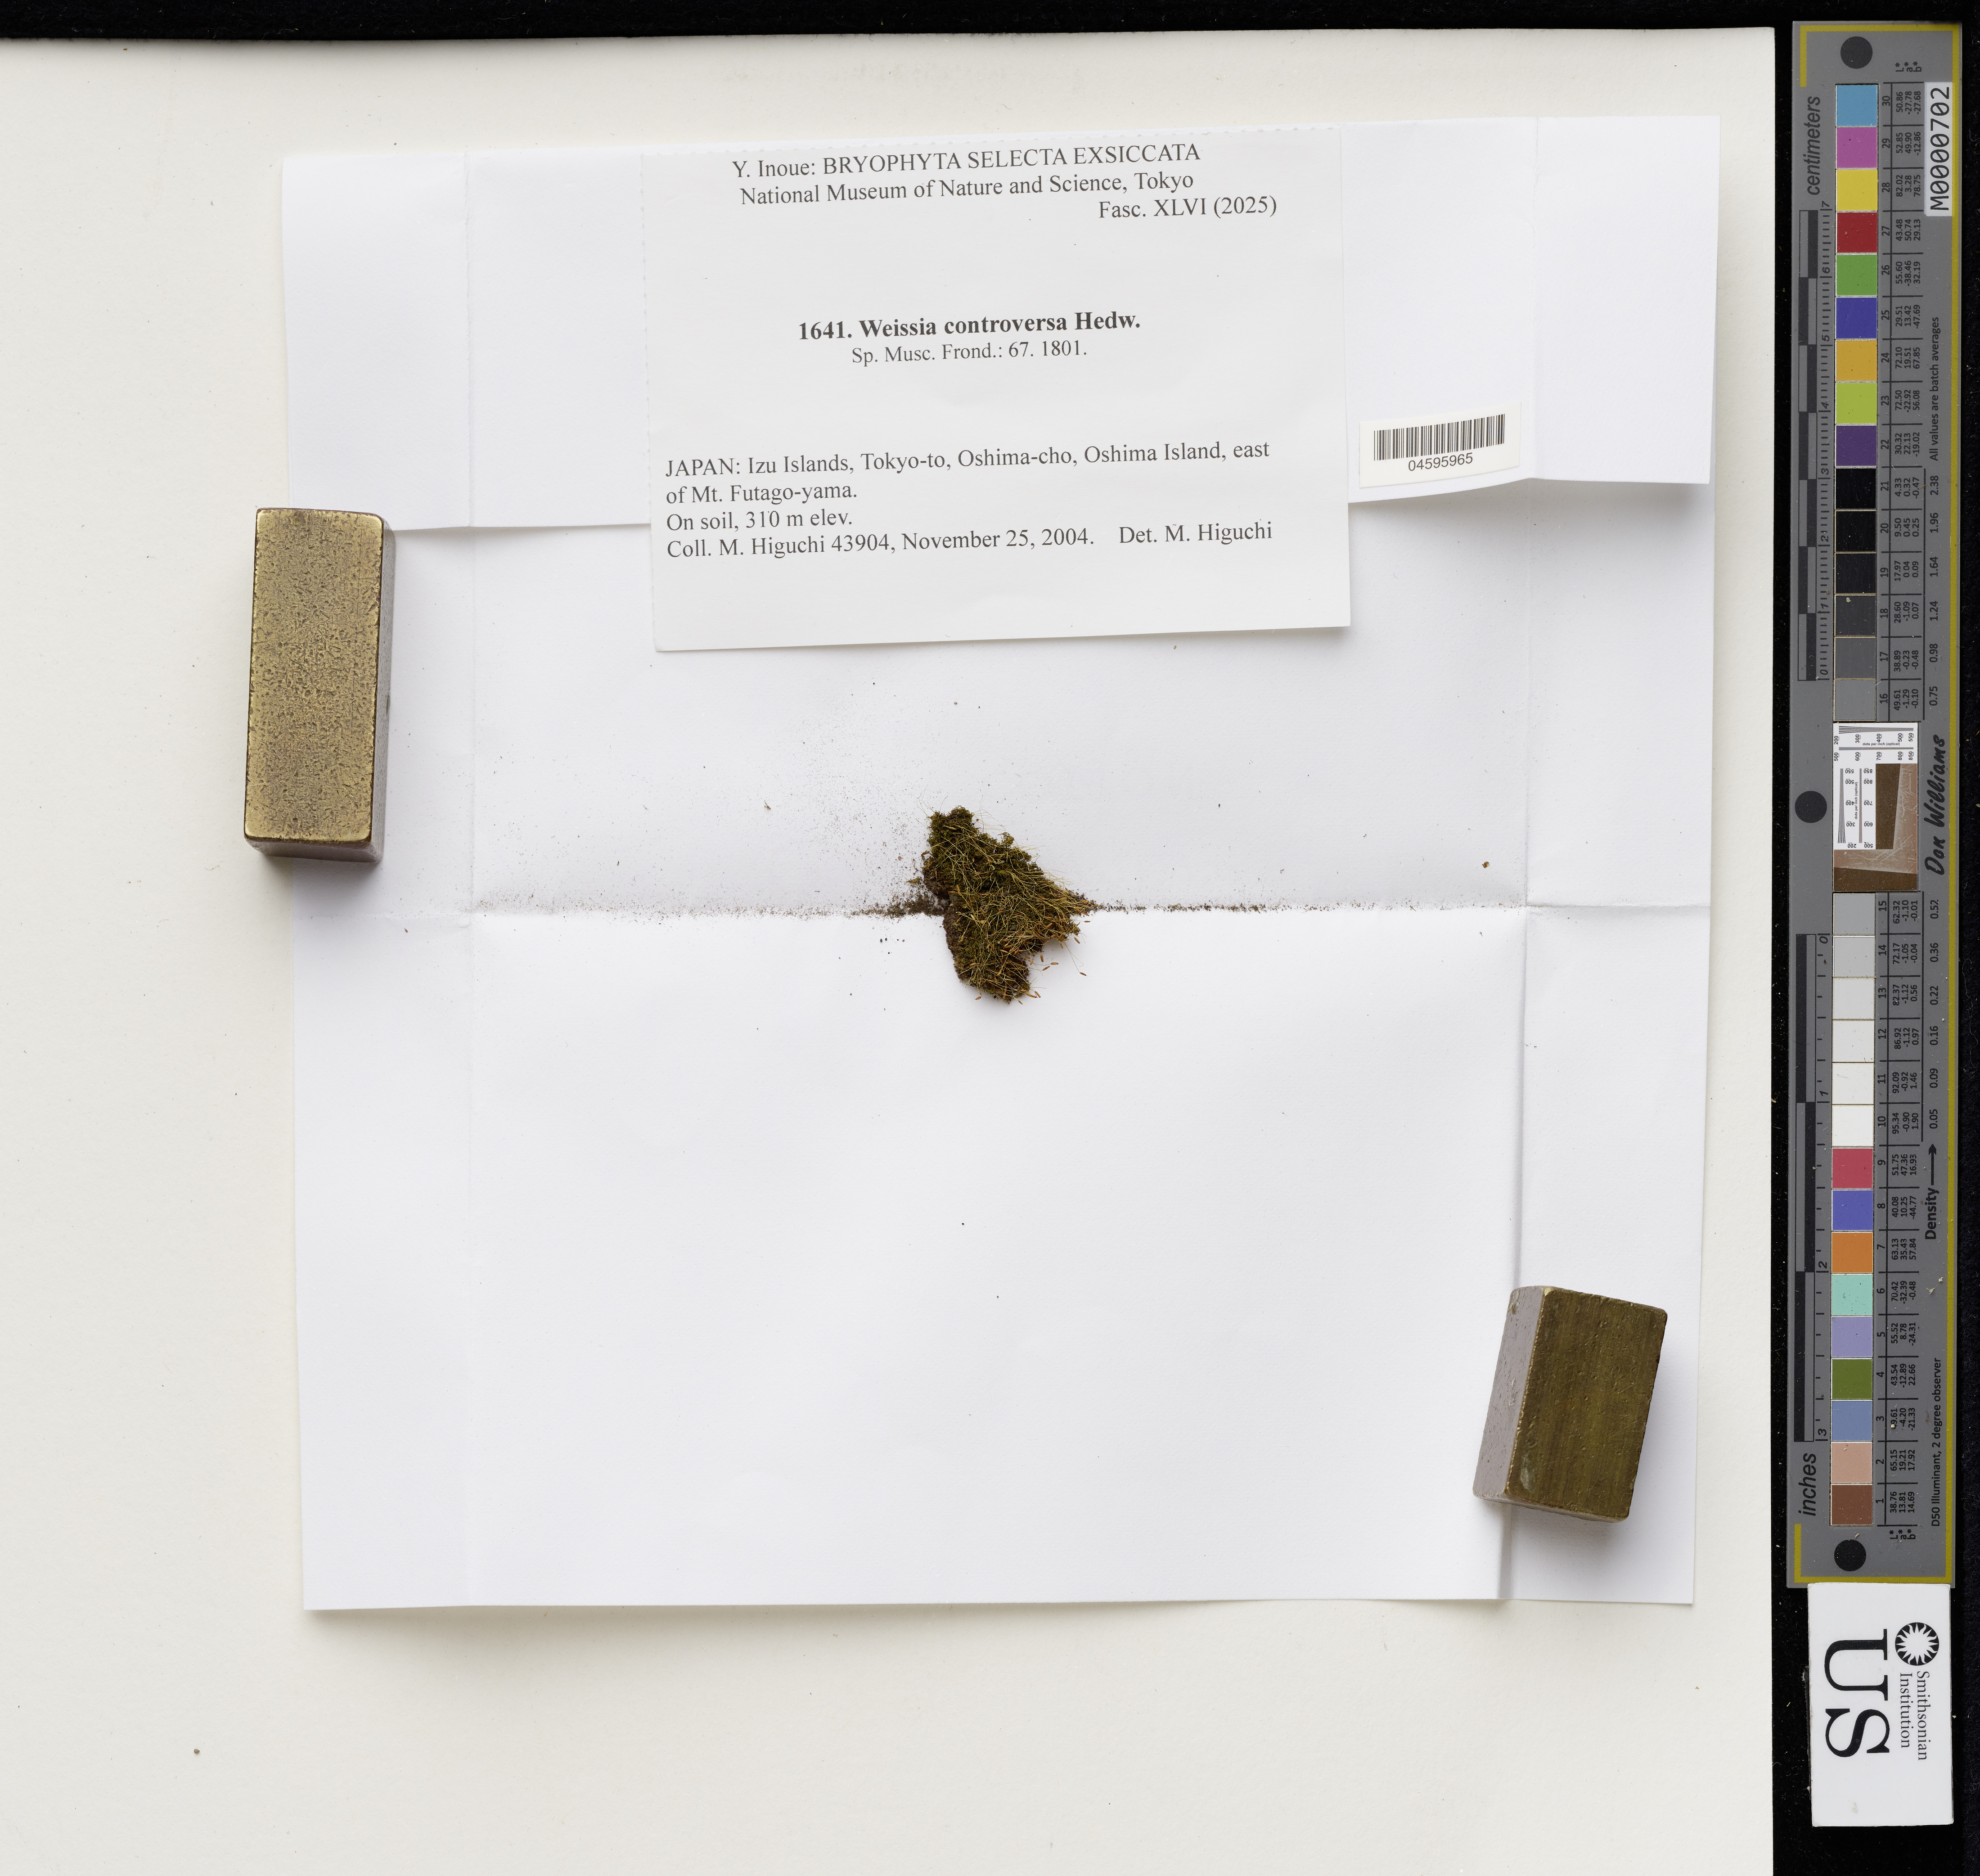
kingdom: Plantae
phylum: Bryophyta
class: Bryopsida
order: Pottiales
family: Pottiaceae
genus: Weissia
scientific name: Weissia controversa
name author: Hedw.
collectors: M. Higuchi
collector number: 43904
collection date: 2004-11-25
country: Japan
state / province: Tokyo, Federal City of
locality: Izu Islands, Oshima-cho, Oshima Island, east of Mt. Futago-yama.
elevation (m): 310